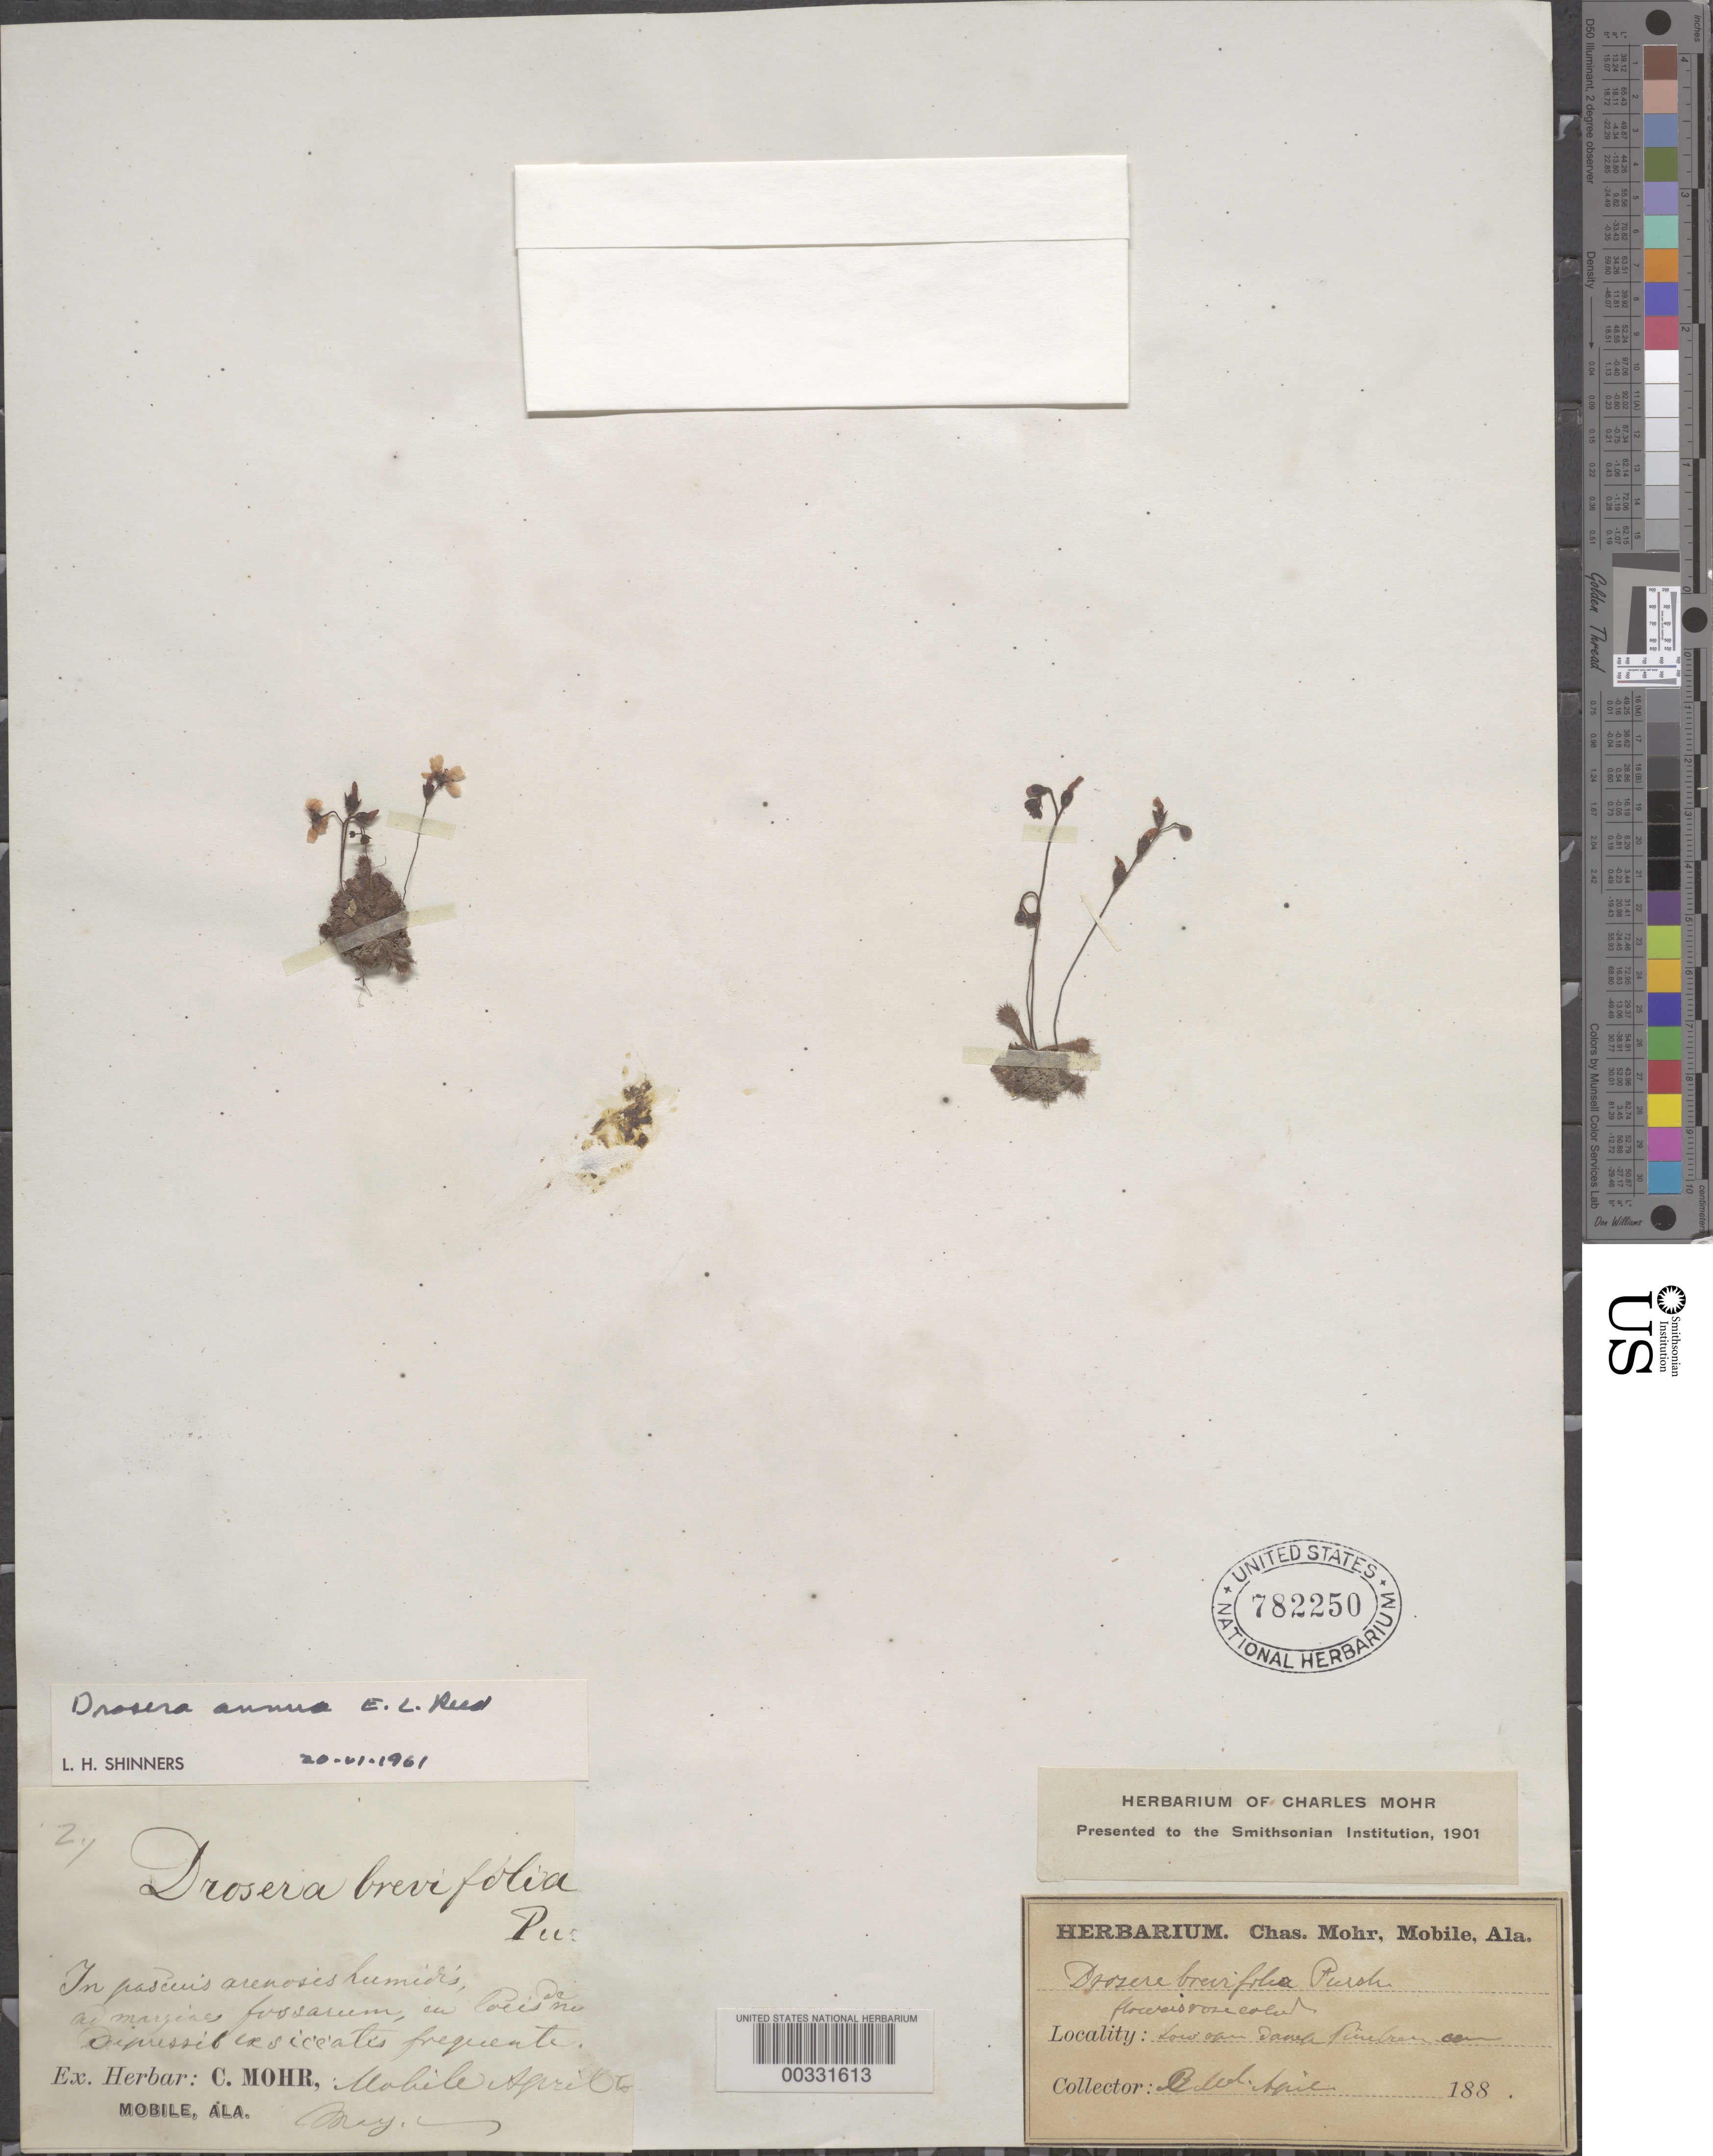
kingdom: Plantae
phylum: Tracheophyta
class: Magnoliopsida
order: Caryophyllales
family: Droseraceae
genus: Drosera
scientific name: Drosera annua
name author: E.L. Reed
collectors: C. T. Mohr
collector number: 24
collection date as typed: Apr 188- to -- May 188-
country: United States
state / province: Alabama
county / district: Mobile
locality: Mobile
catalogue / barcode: US 782250